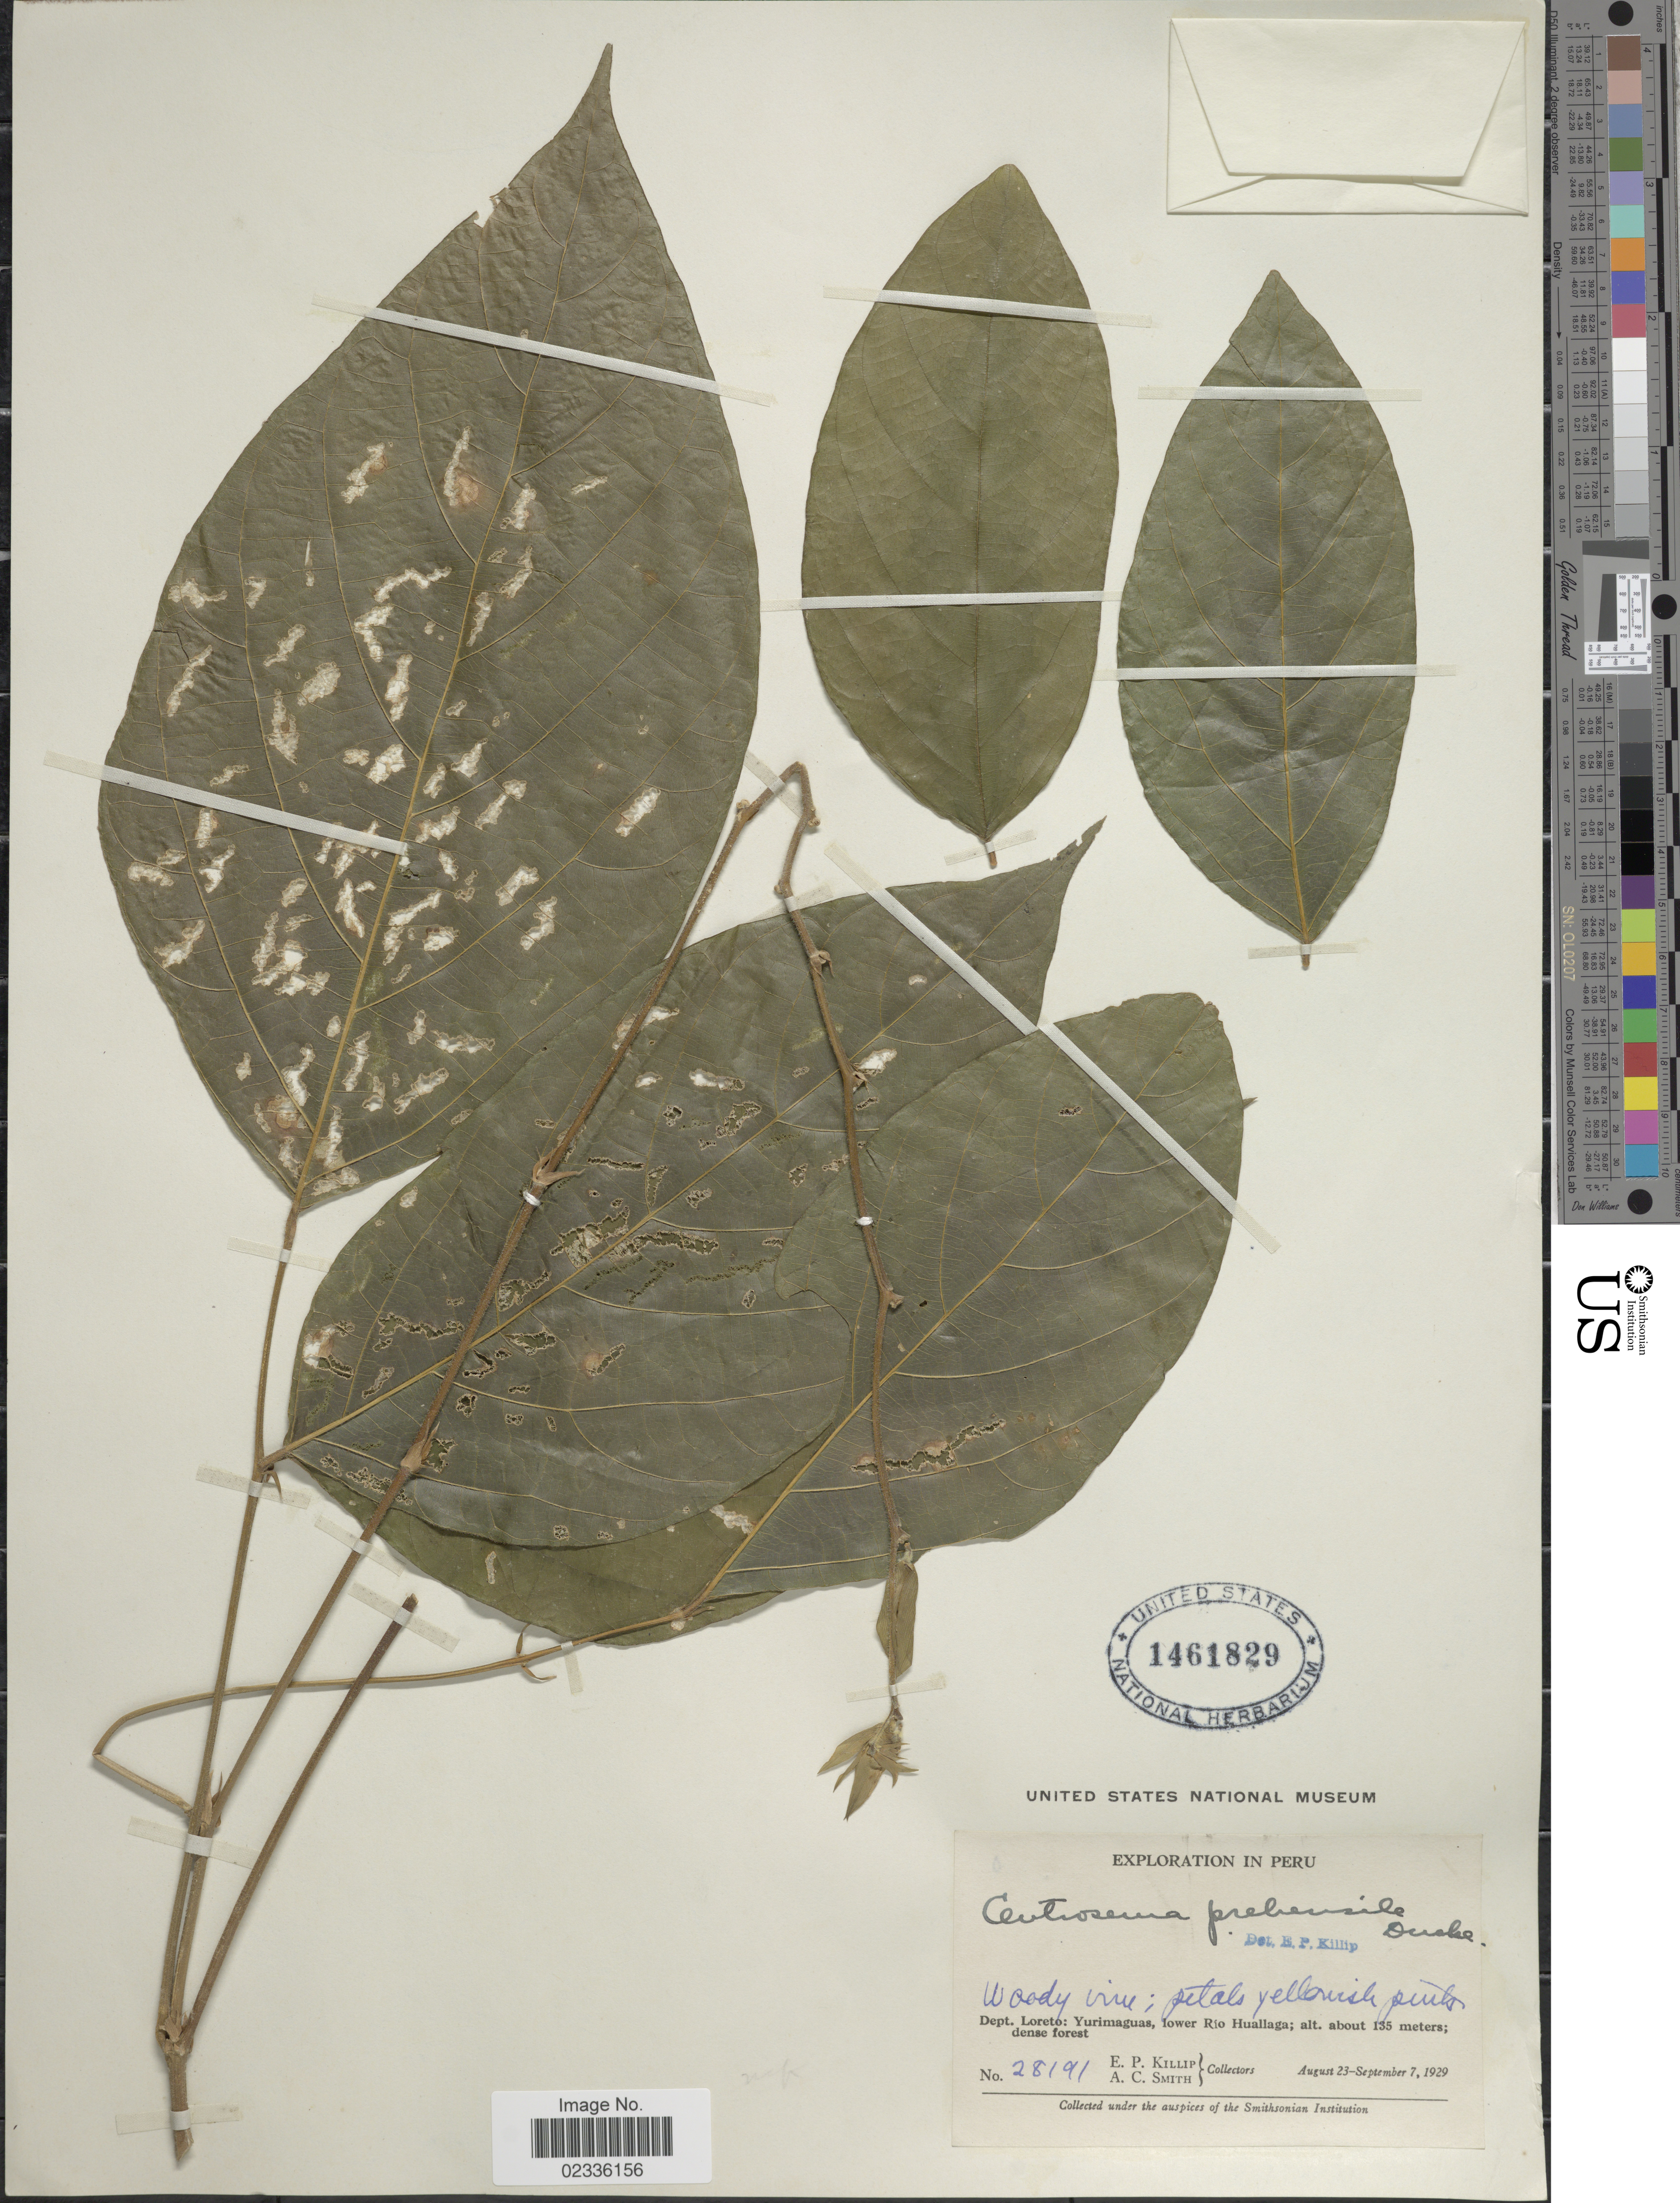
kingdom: Plantae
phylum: Tracheophyta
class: Magnoliopsida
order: Fabales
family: Fabaceae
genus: Centrosema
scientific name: Centrosema tapirapoanense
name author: Hoehne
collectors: E. P. Killip & A. C. Smith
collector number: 28191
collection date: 1929-08-23/1929-09-07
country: Peru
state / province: Loreto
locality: Dept. Loreto: Yurimaguas, lower Rio Huallaga.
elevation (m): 135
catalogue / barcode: US 1461829